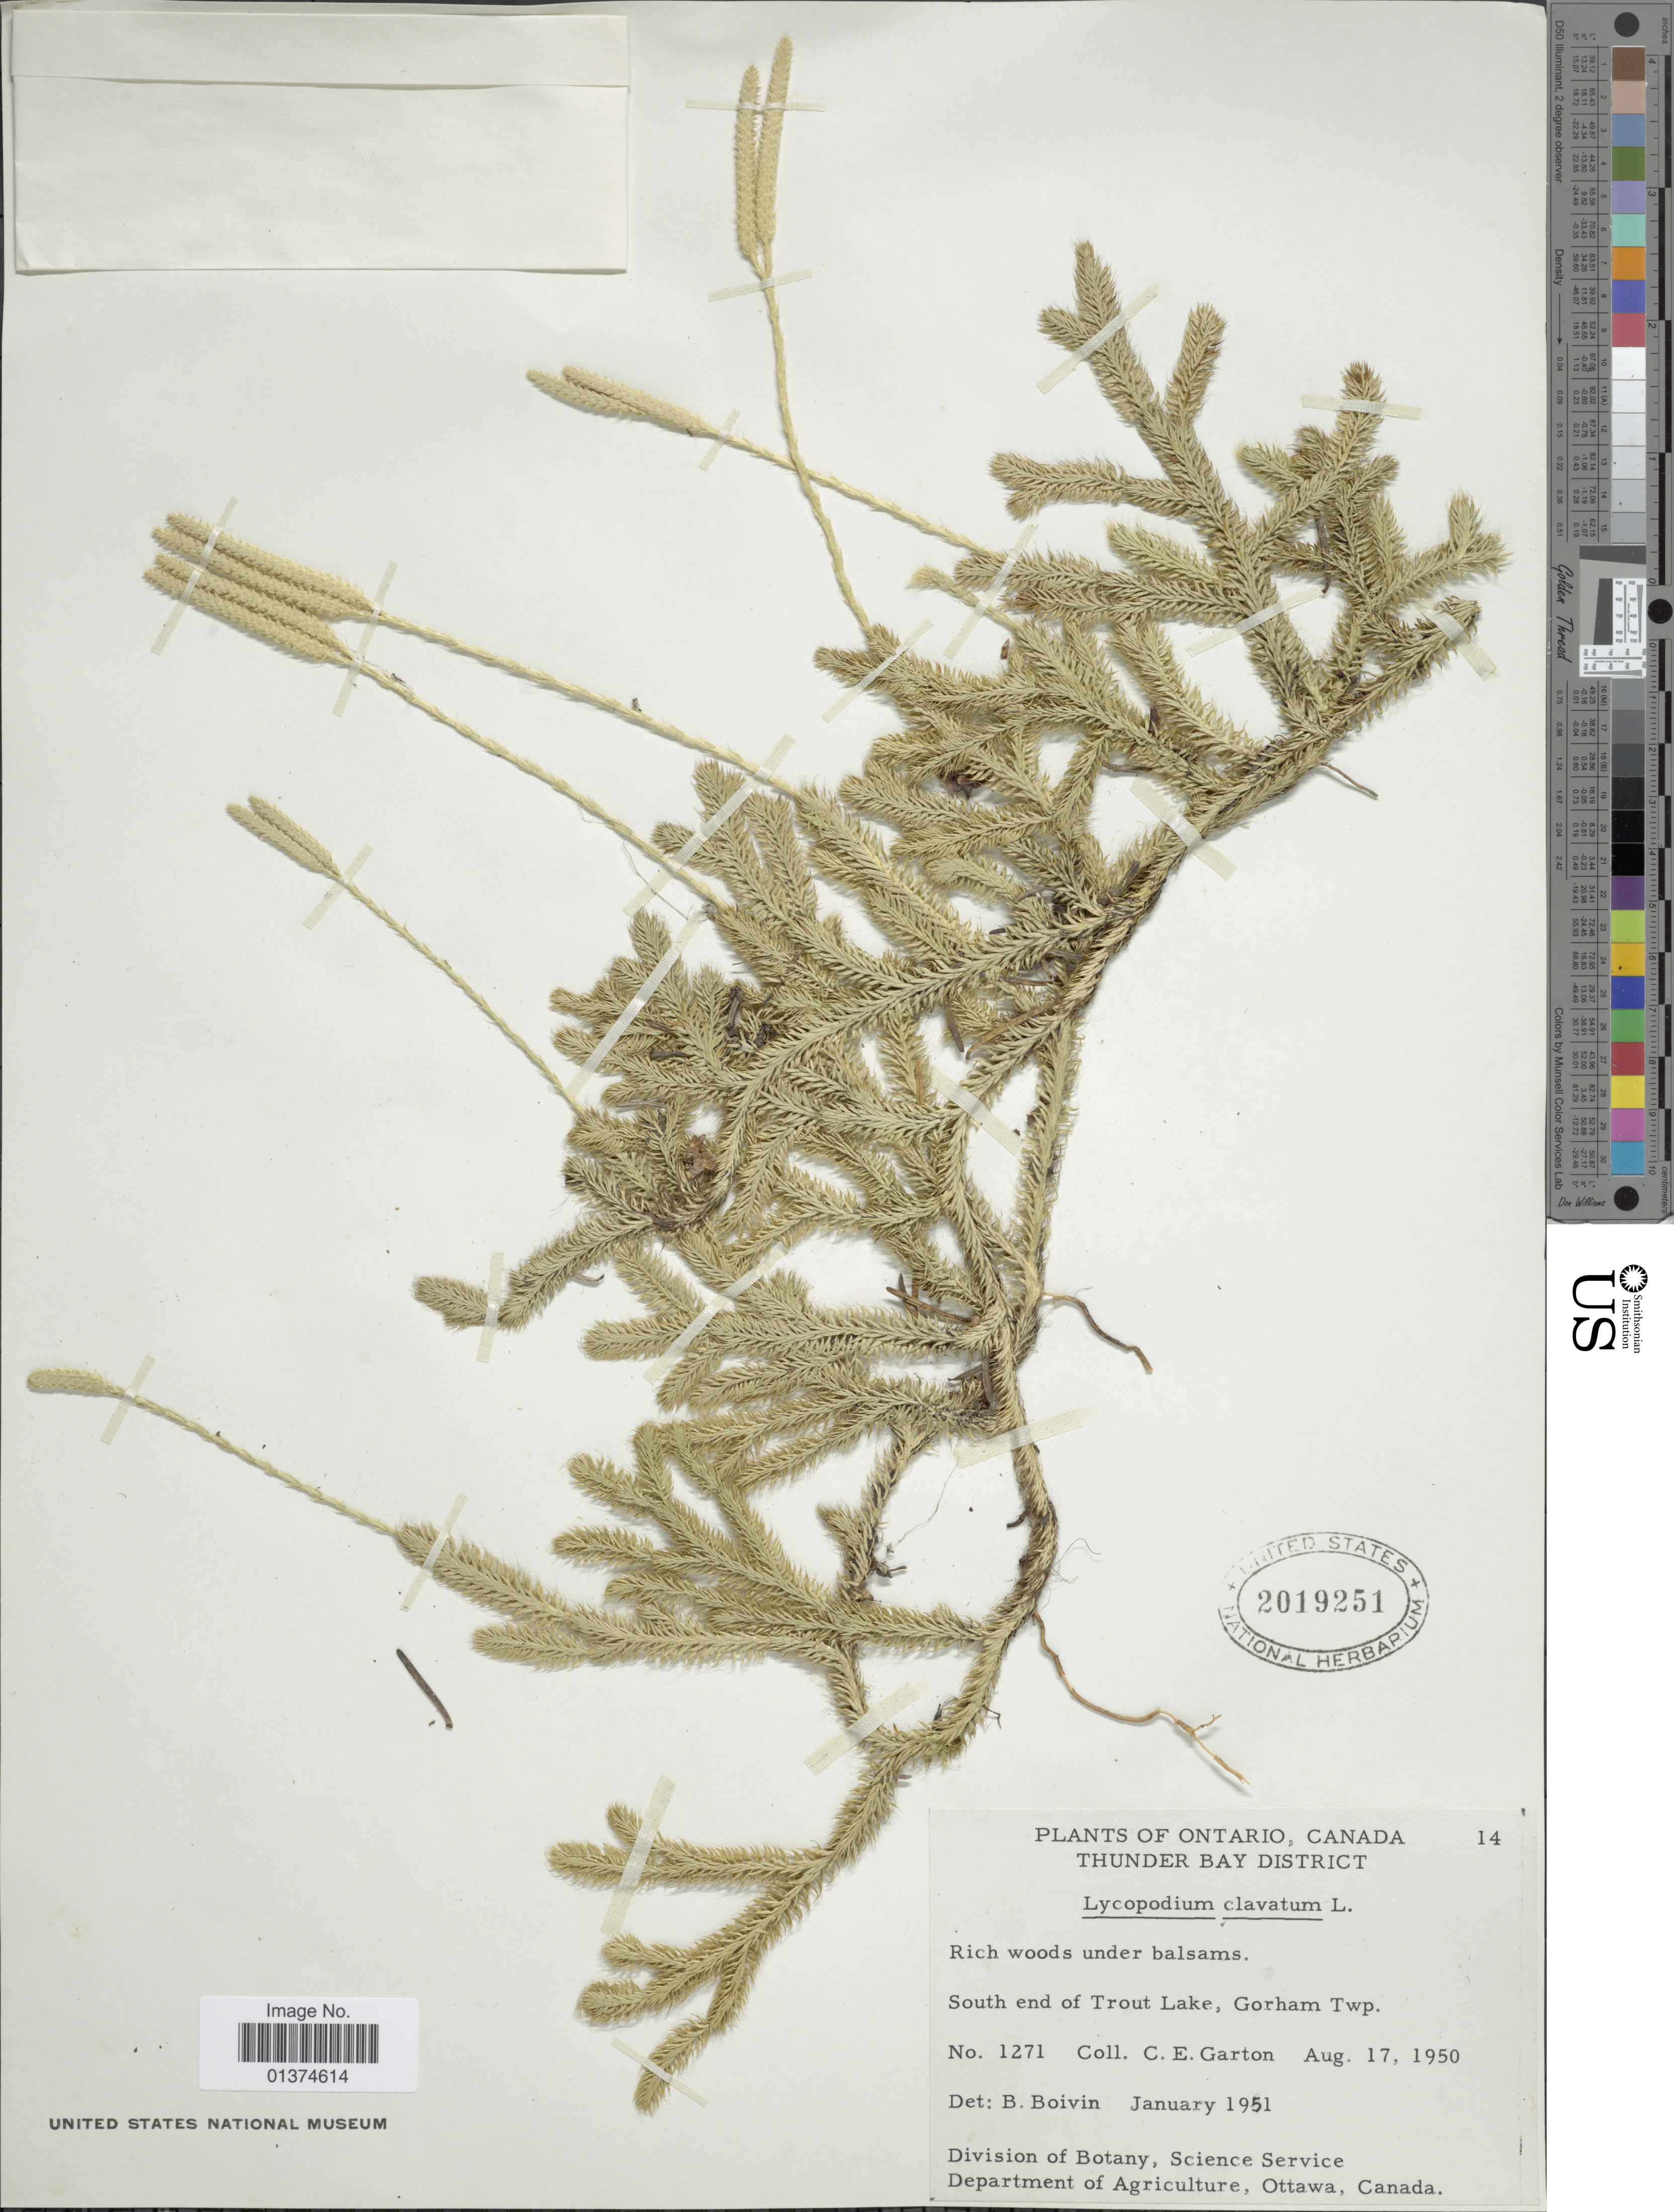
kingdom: Plantae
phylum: Tracheophyta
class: Lycopodiopsida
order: Lycopodiales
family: Lycopodiaceae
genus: Lycopodium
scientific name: Lycopodium clavatum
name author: L.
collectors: C. E. Garton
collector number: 1271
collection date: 1950-08-17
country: Canada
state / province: Ontario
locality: Thunder Bay District,South end of Trout Lake, Gorham Twp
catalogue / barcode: US 2019251